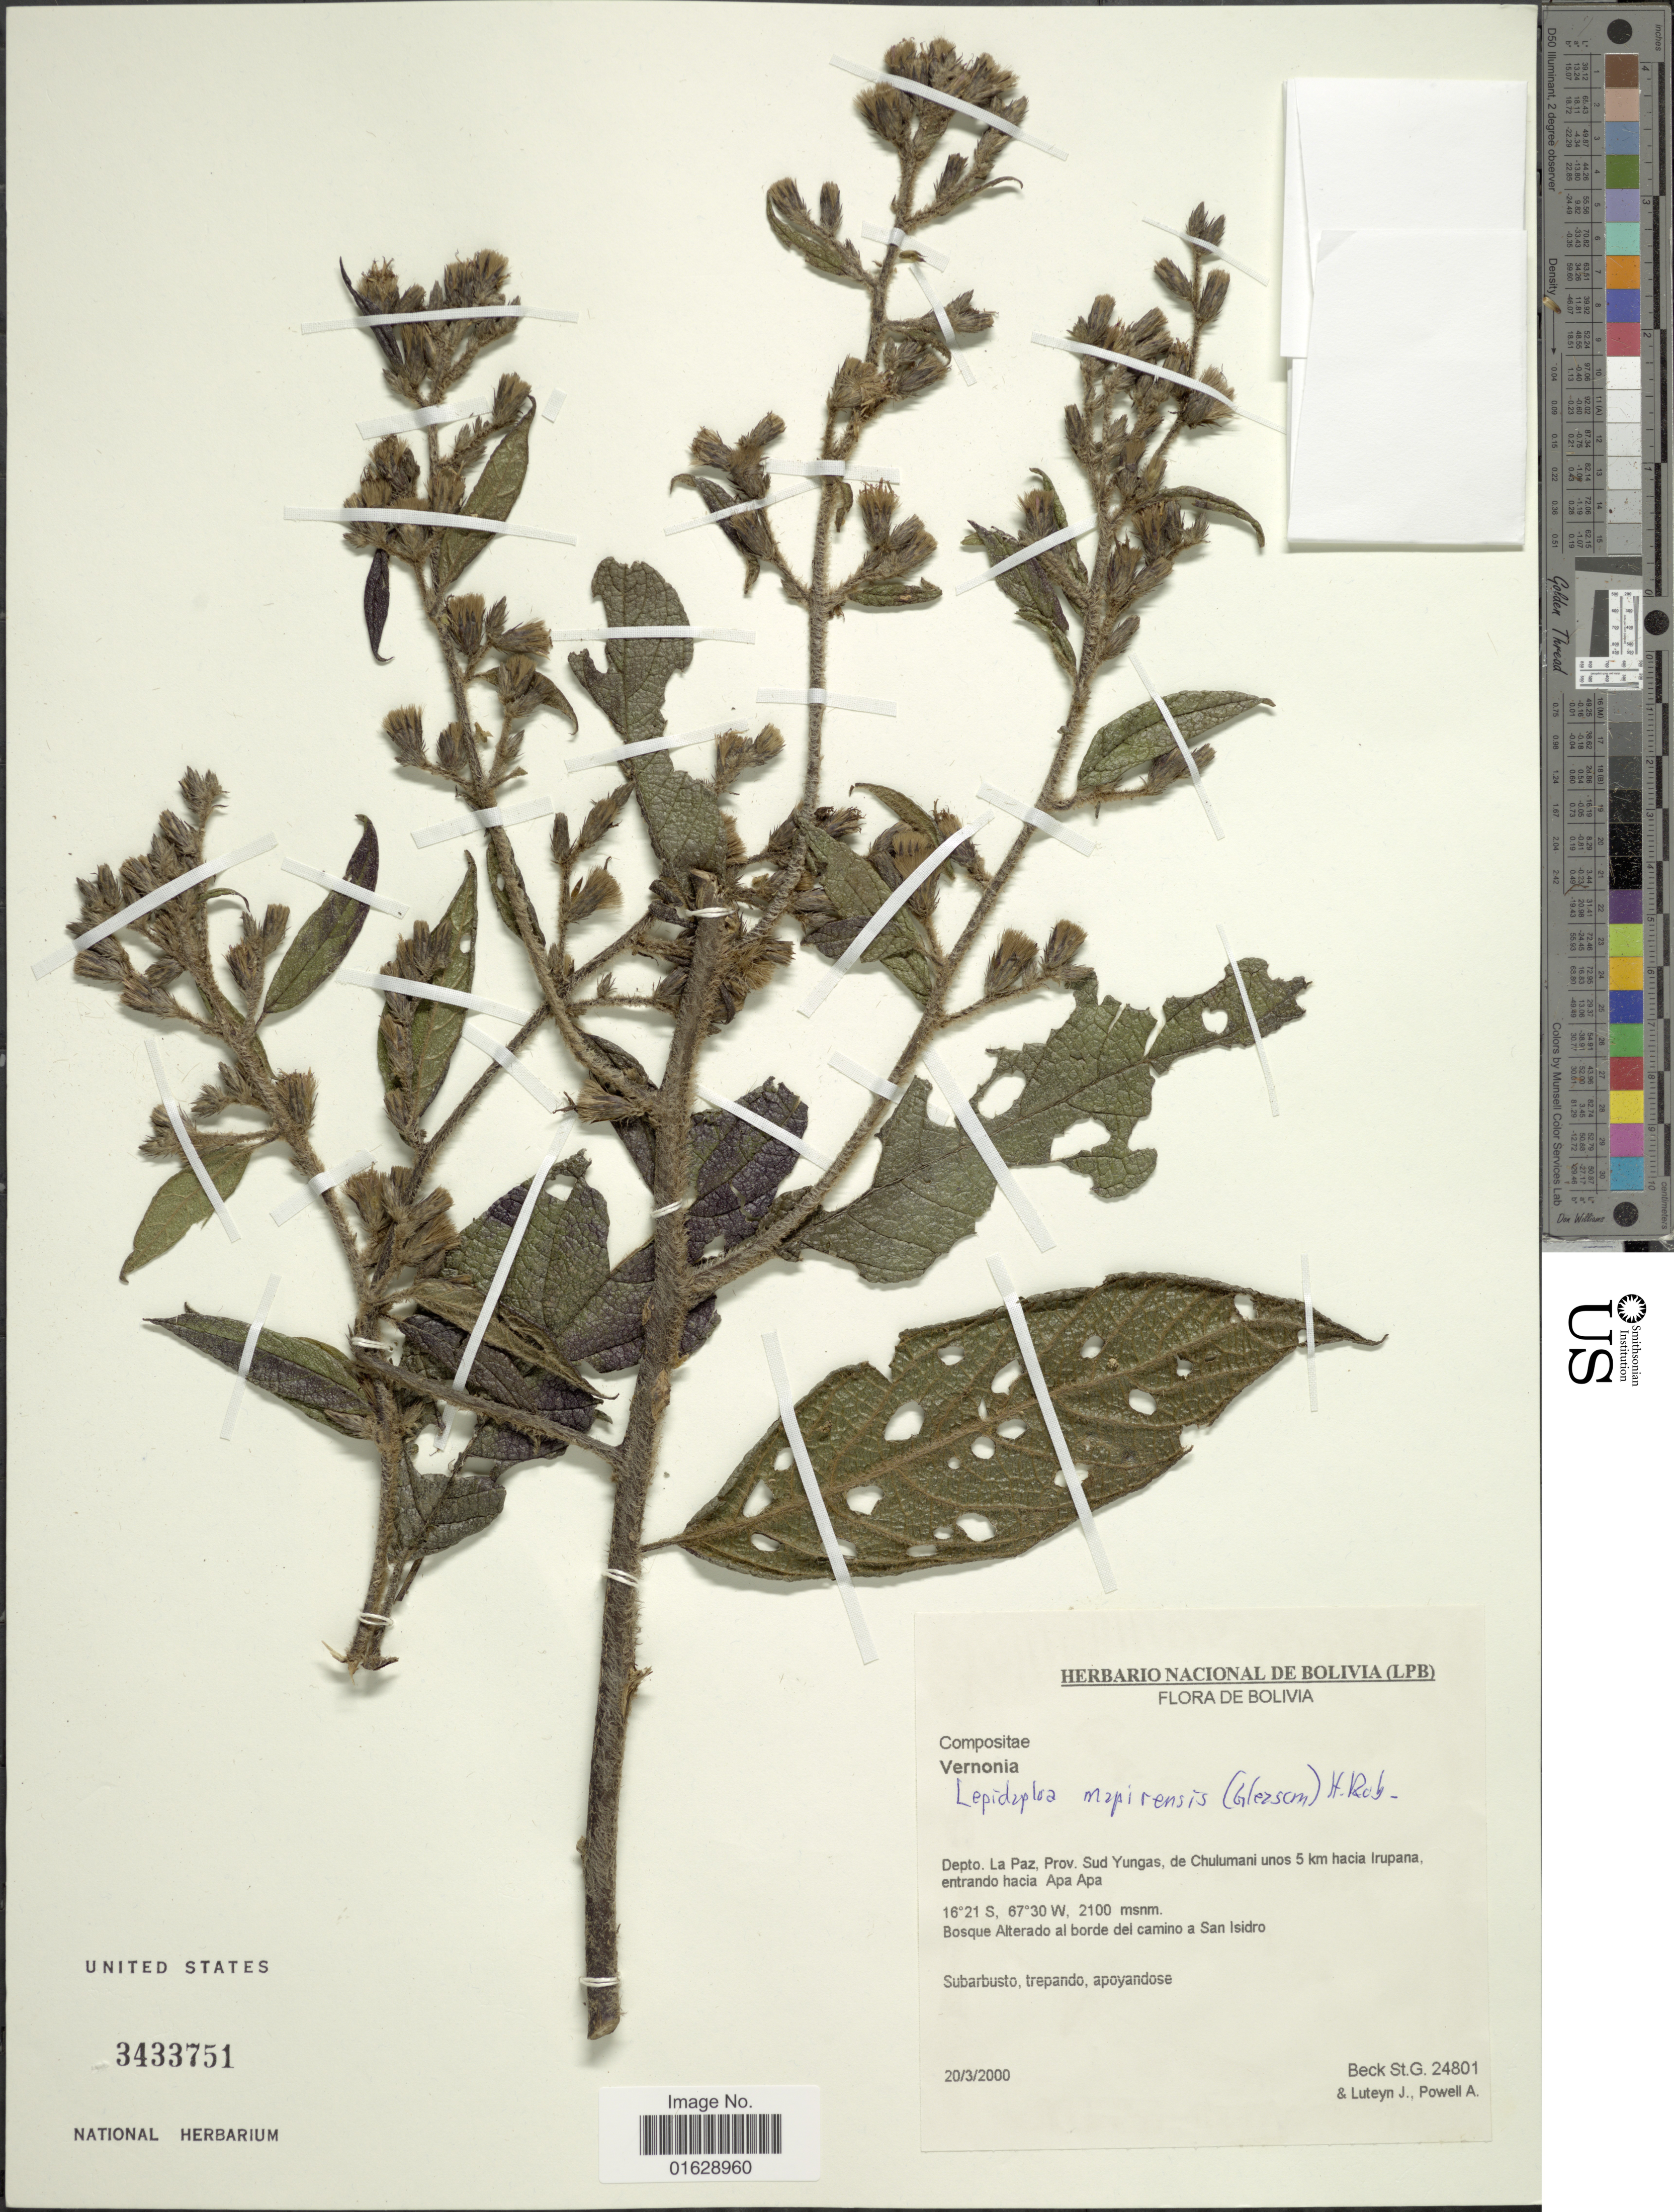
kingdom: Plantae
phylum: Tracheophyta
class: Magnoliopsida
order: Asterales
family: Asteraceae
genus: Lepidaploa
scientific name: Lepidaploa mapirensis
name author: (Gleason) H. Rob.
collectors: S. G. Beck, J. L. Luteyn & A. Powell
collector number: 24801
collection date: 2000-03-20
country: Bolivia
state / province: La Paz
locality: Prov. Sud Yungas, de Chulumano unos 5 km hacia Irupana, entrado hacia Apa Apa. Bosque Alterado al borde del camino a San Isidro.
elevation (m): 2100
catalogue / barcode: US 3433751